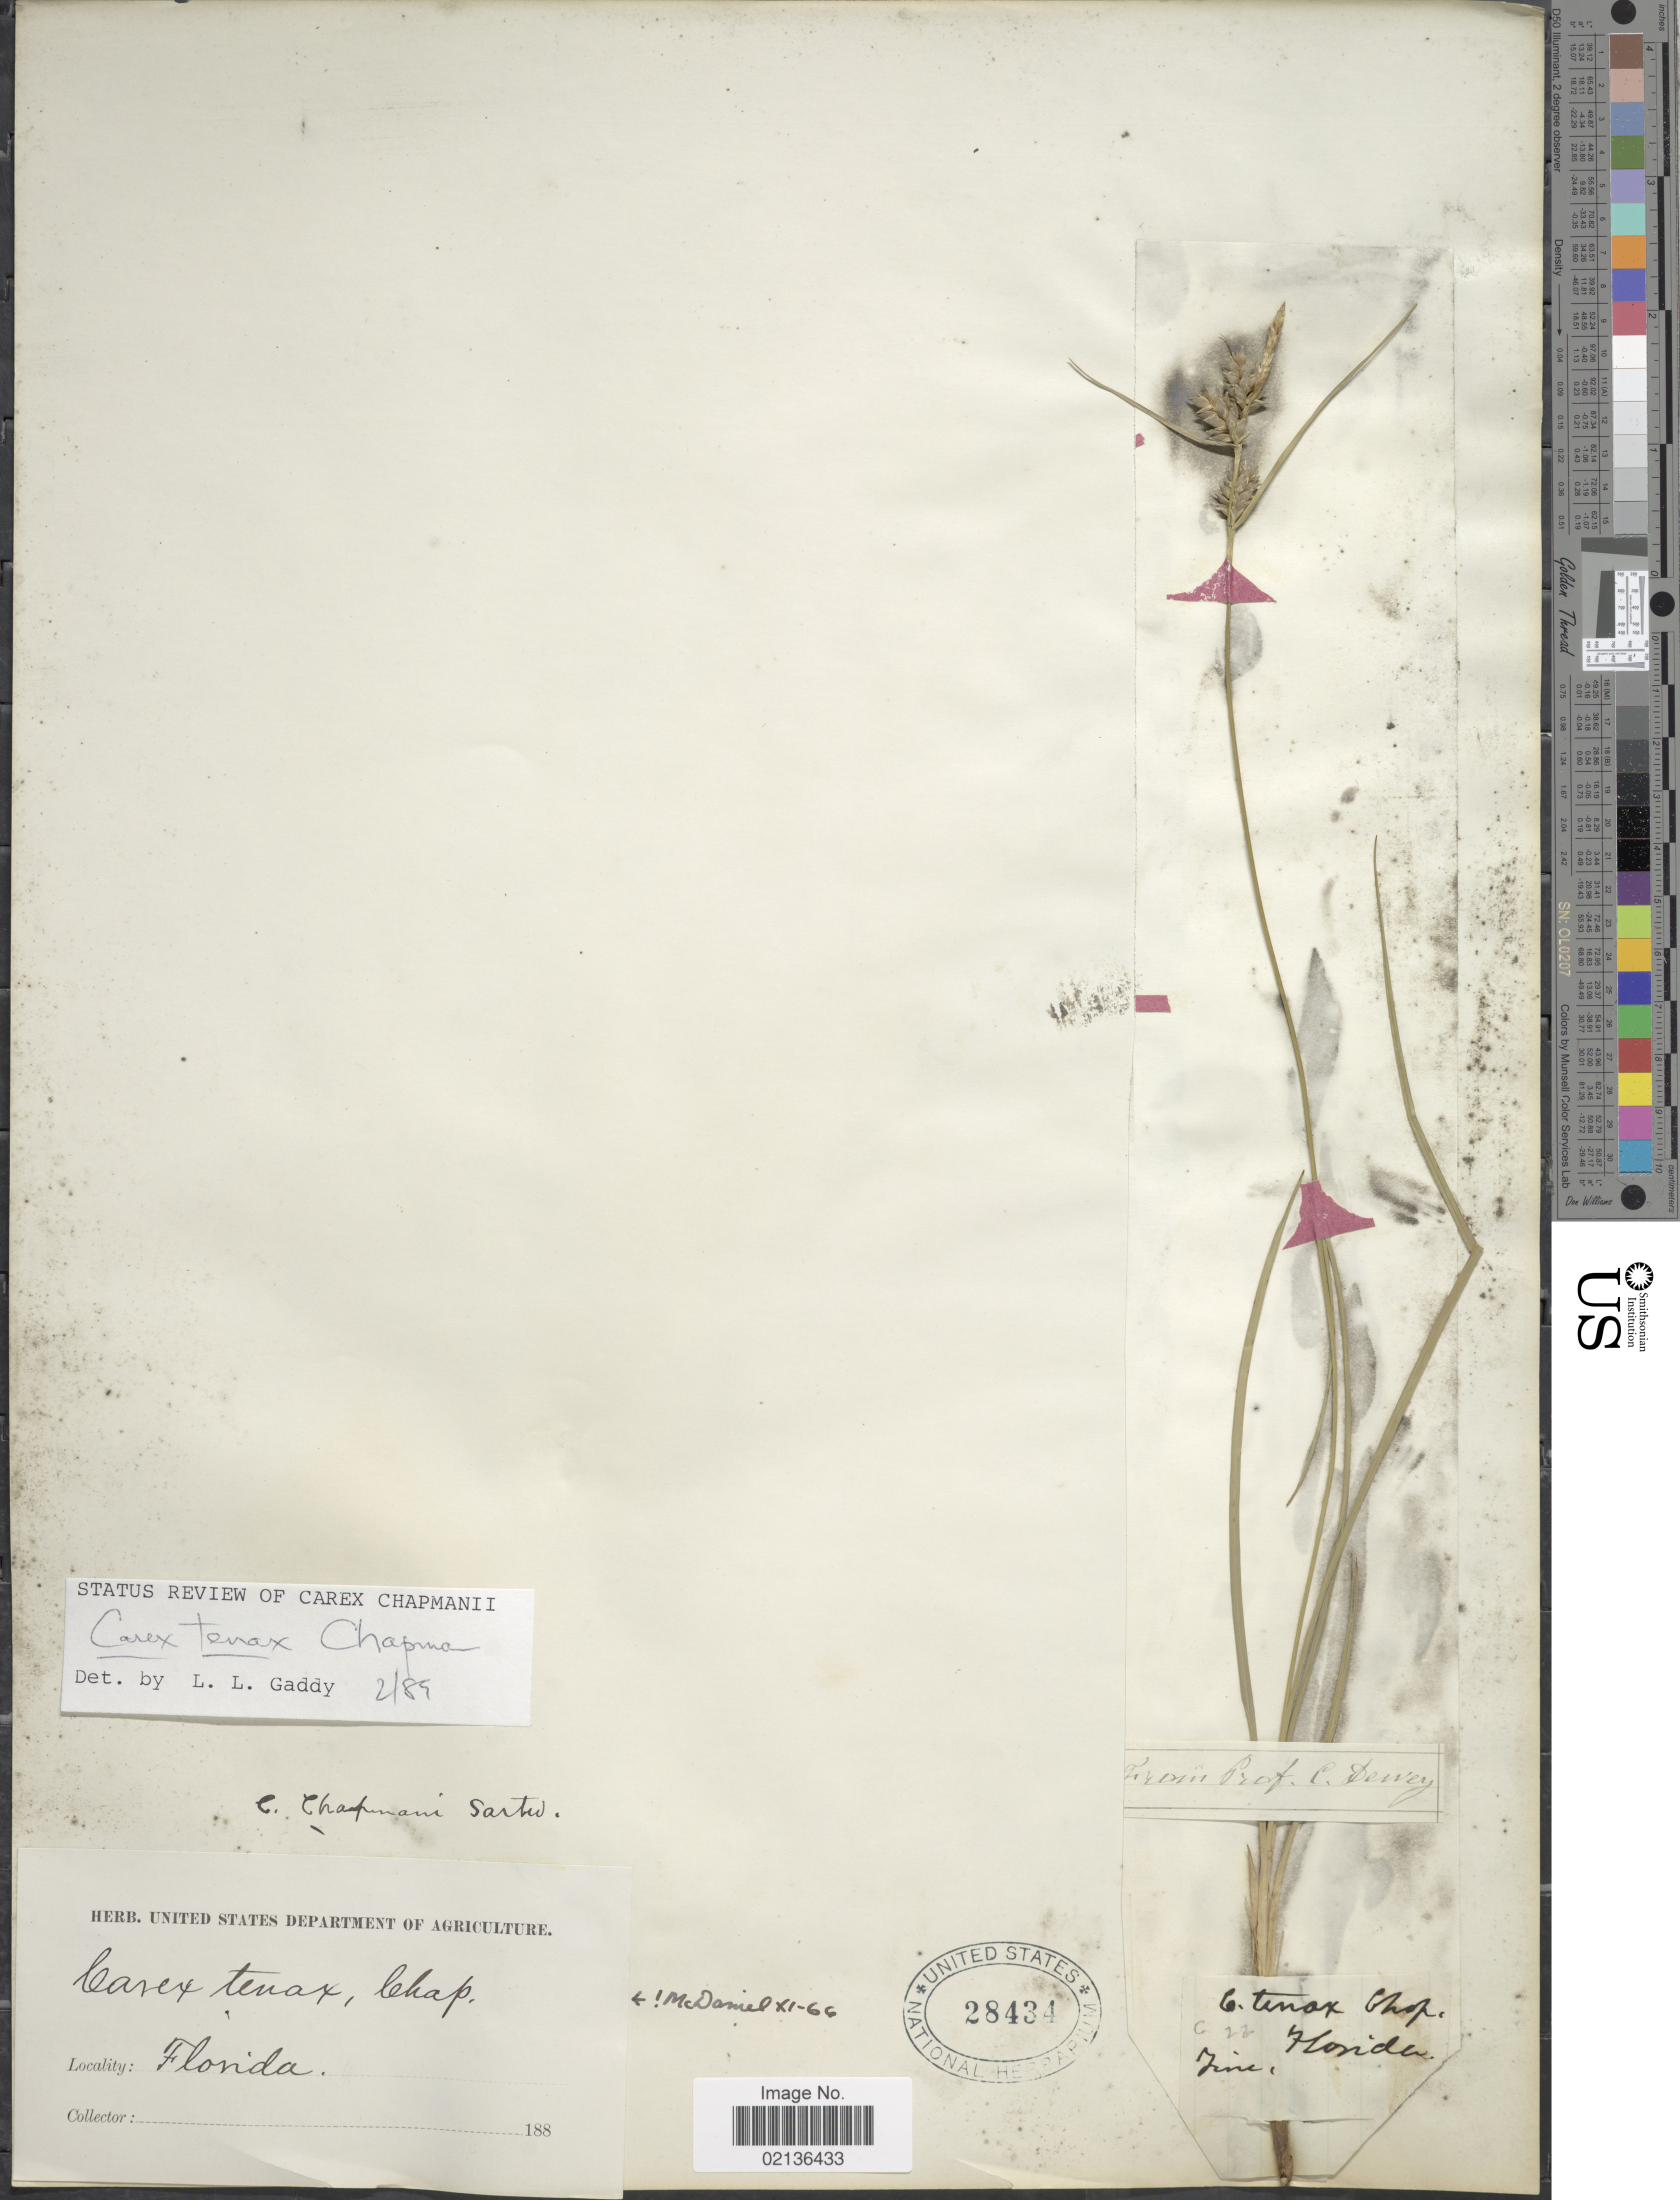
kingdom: Plantae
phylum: Tracheophyta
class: Liliopsida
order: Poales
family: Cyperaceae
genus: Carex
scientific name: Carex tenax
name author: Chapm. ex Dewey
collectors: Facchini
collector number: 6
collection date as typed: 188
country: United States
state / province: Florida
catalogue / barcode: US 28434